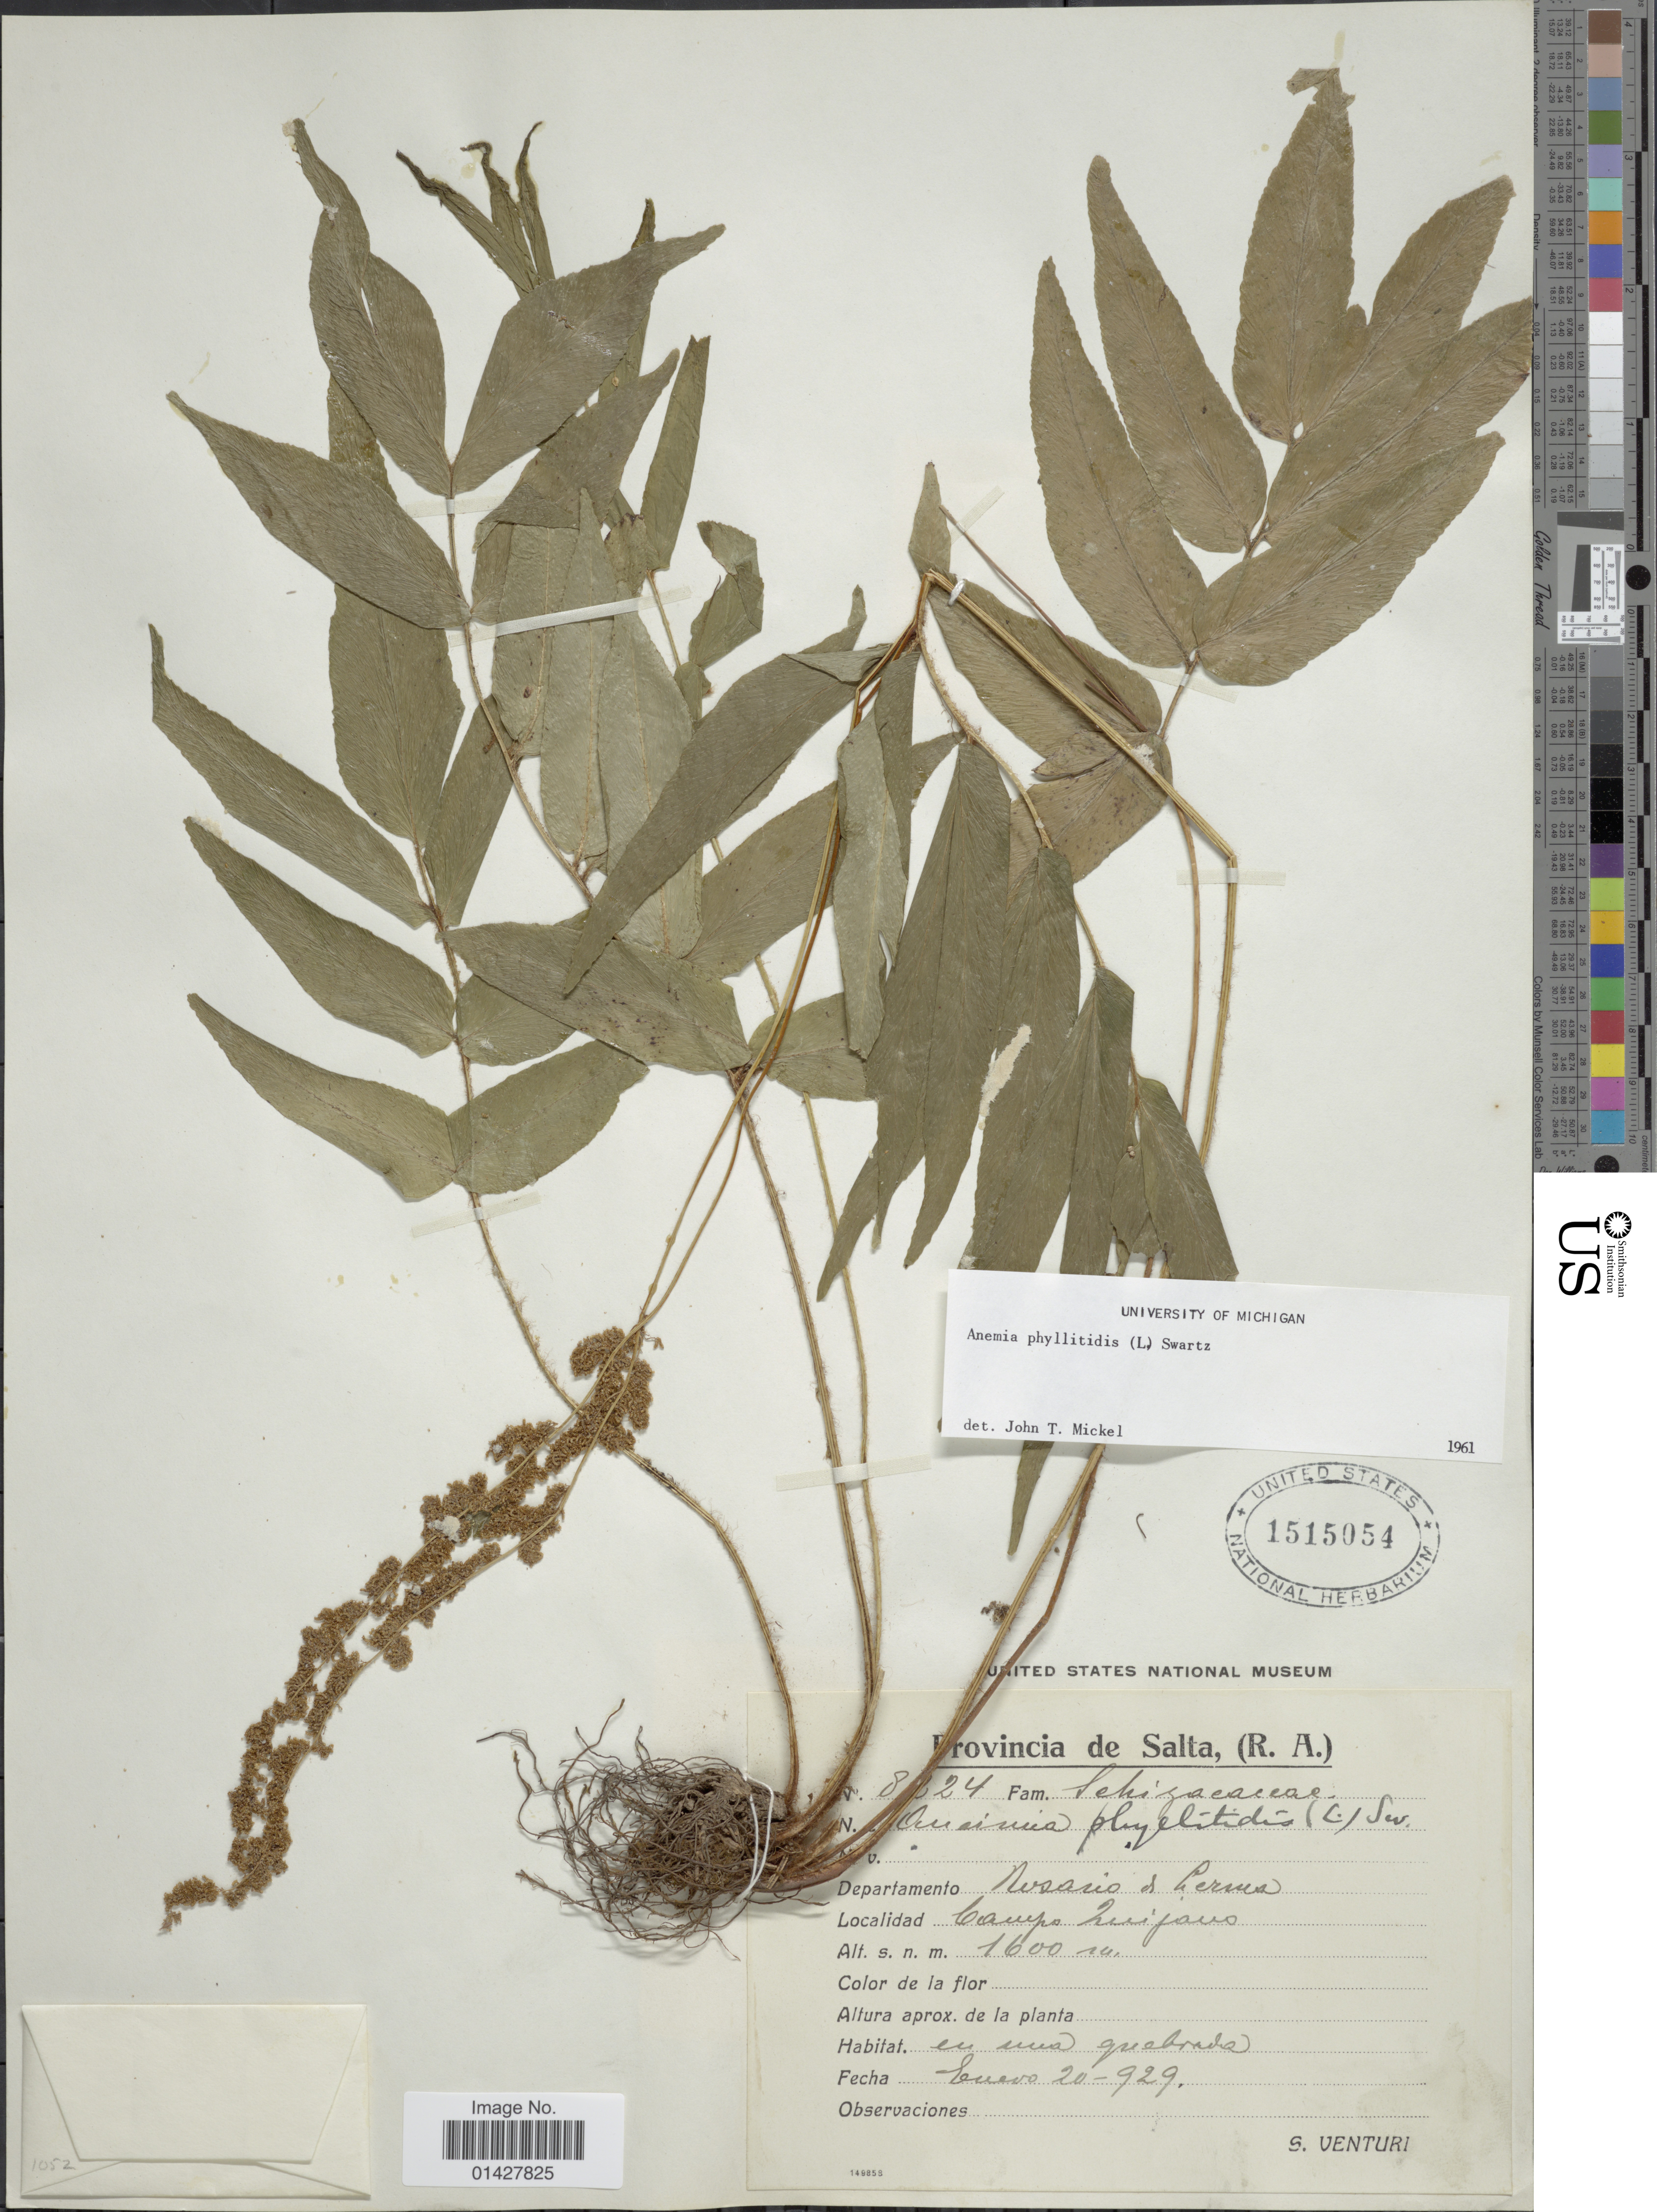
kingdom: Plantae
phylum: Tracheophyta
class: Polypodiopsida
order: Schizaeales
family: Anemiaceae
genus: Anemia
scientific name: Anemia phyllitidis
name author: (L.) Sw.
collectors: S. Venturi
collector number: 8224*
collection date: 1929-01-20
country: Argentina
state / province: Salta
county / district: Rosario de Lerma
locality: Campo Quijano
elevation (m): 1600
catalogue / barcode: US 1515054